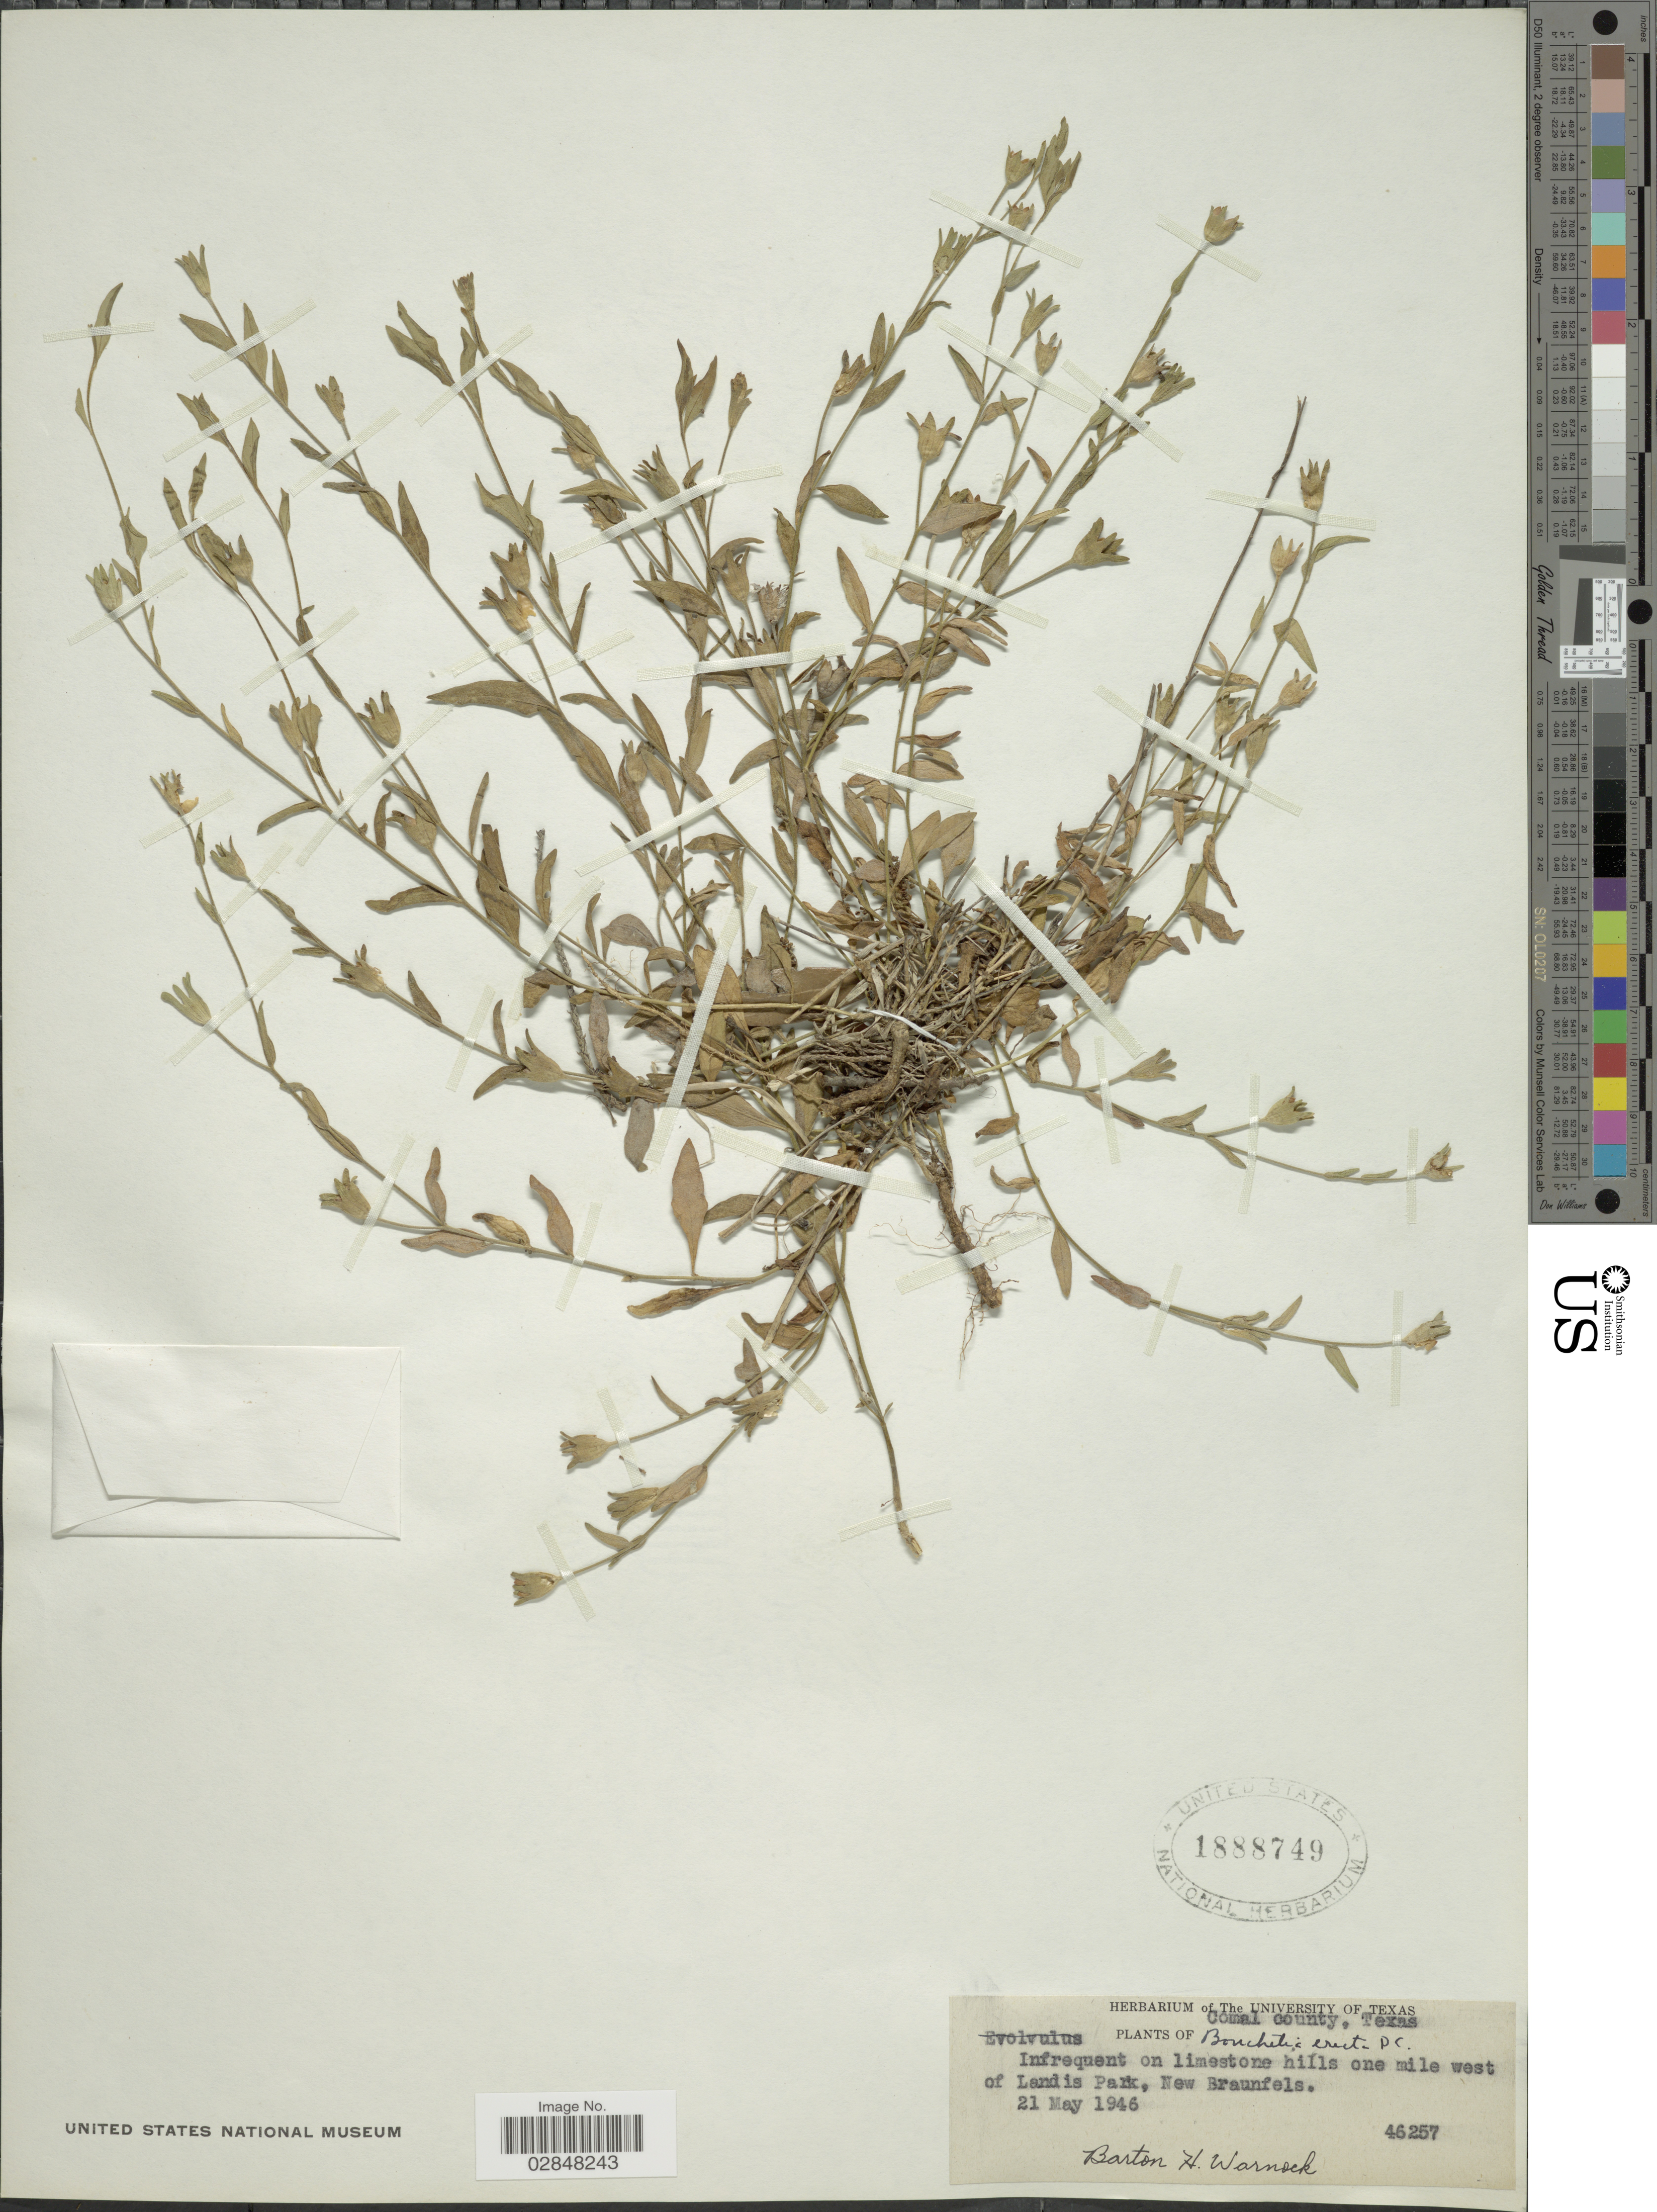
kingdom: Plantae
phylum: Tracheophyta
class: Magnoliopsida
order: Solanales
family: Solanaceae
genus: Bouchetia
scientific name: Bouchetia erecta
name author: DC.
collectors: B. H. Warnock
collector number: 46257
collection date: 1946-05-21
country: United States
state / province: Texas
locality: Comal county. Infrquent on limestone hills one mile west of Landis Park, New Braunfels.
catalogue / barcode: US 1888749